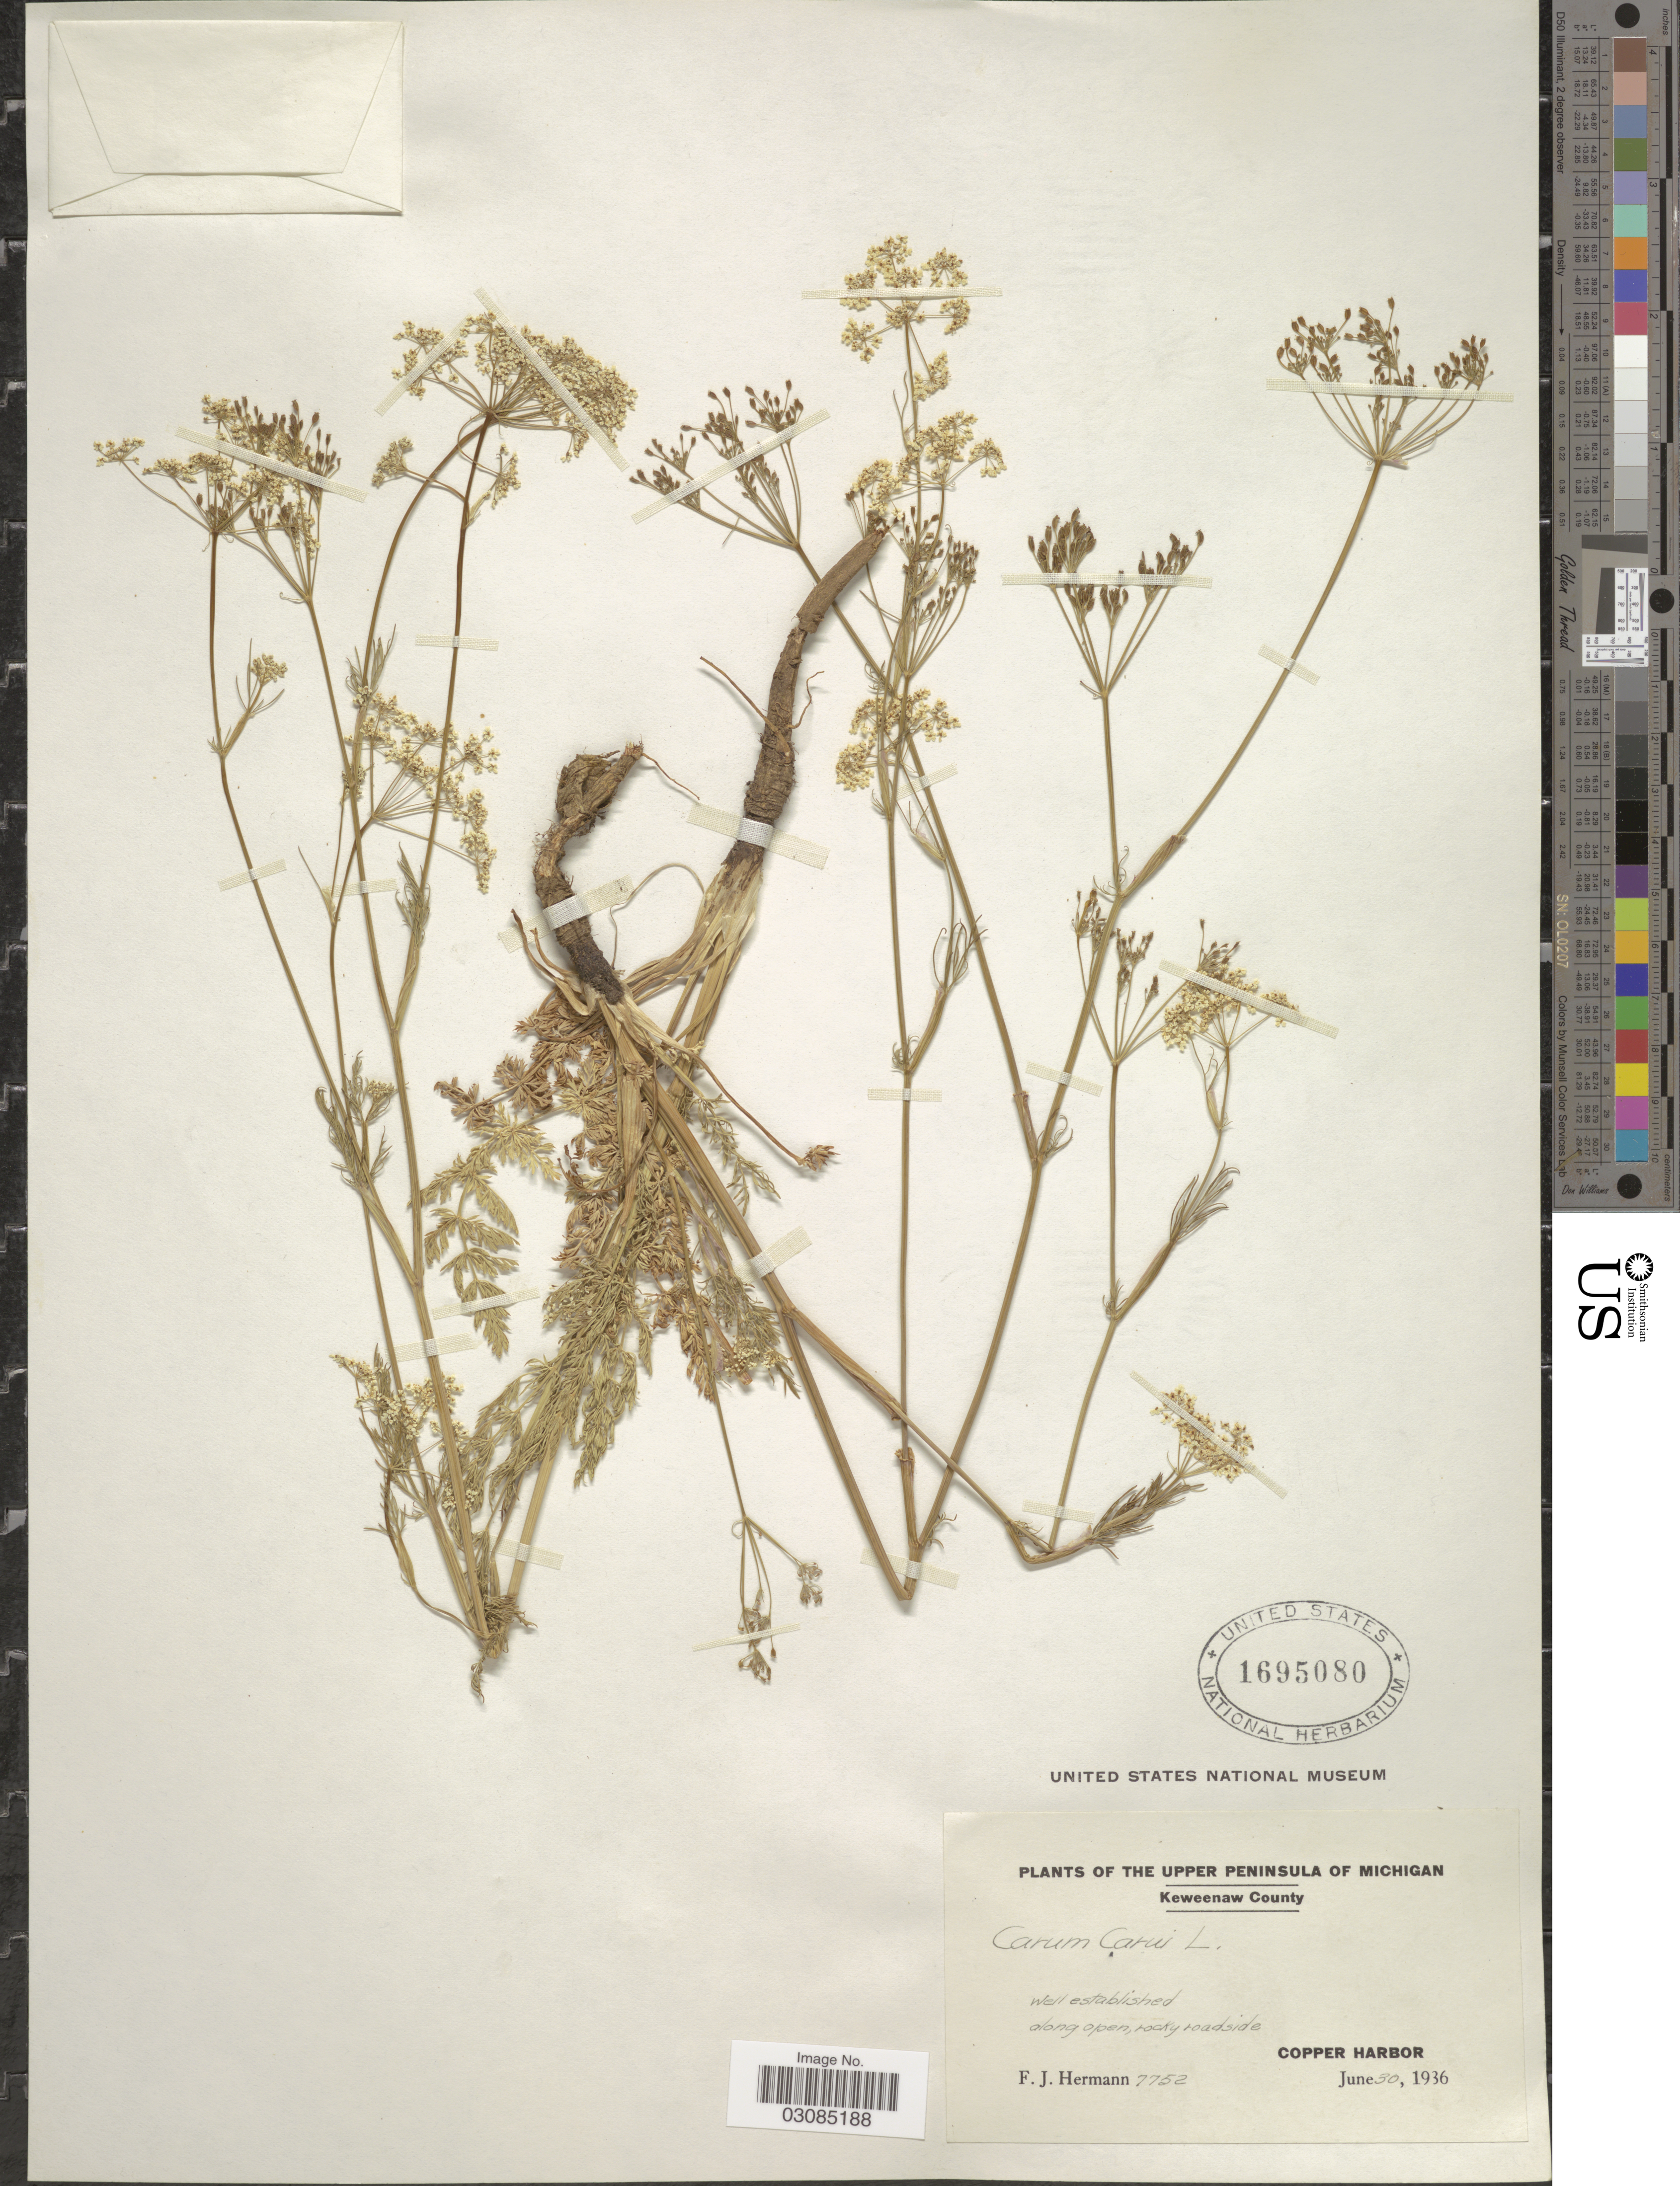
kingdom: Plantae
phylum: Tracheophyta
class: Magnoliopsida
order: Apiales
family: Apiaceae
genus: Carum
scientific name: Carum carvi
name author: L.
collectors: F. J. Hermann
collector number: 7752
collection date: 1936-06-30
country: United States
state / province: Michigan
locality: Upper Peninsula. Keweenaw County. Copper Harbor.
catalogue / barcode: US 1695080